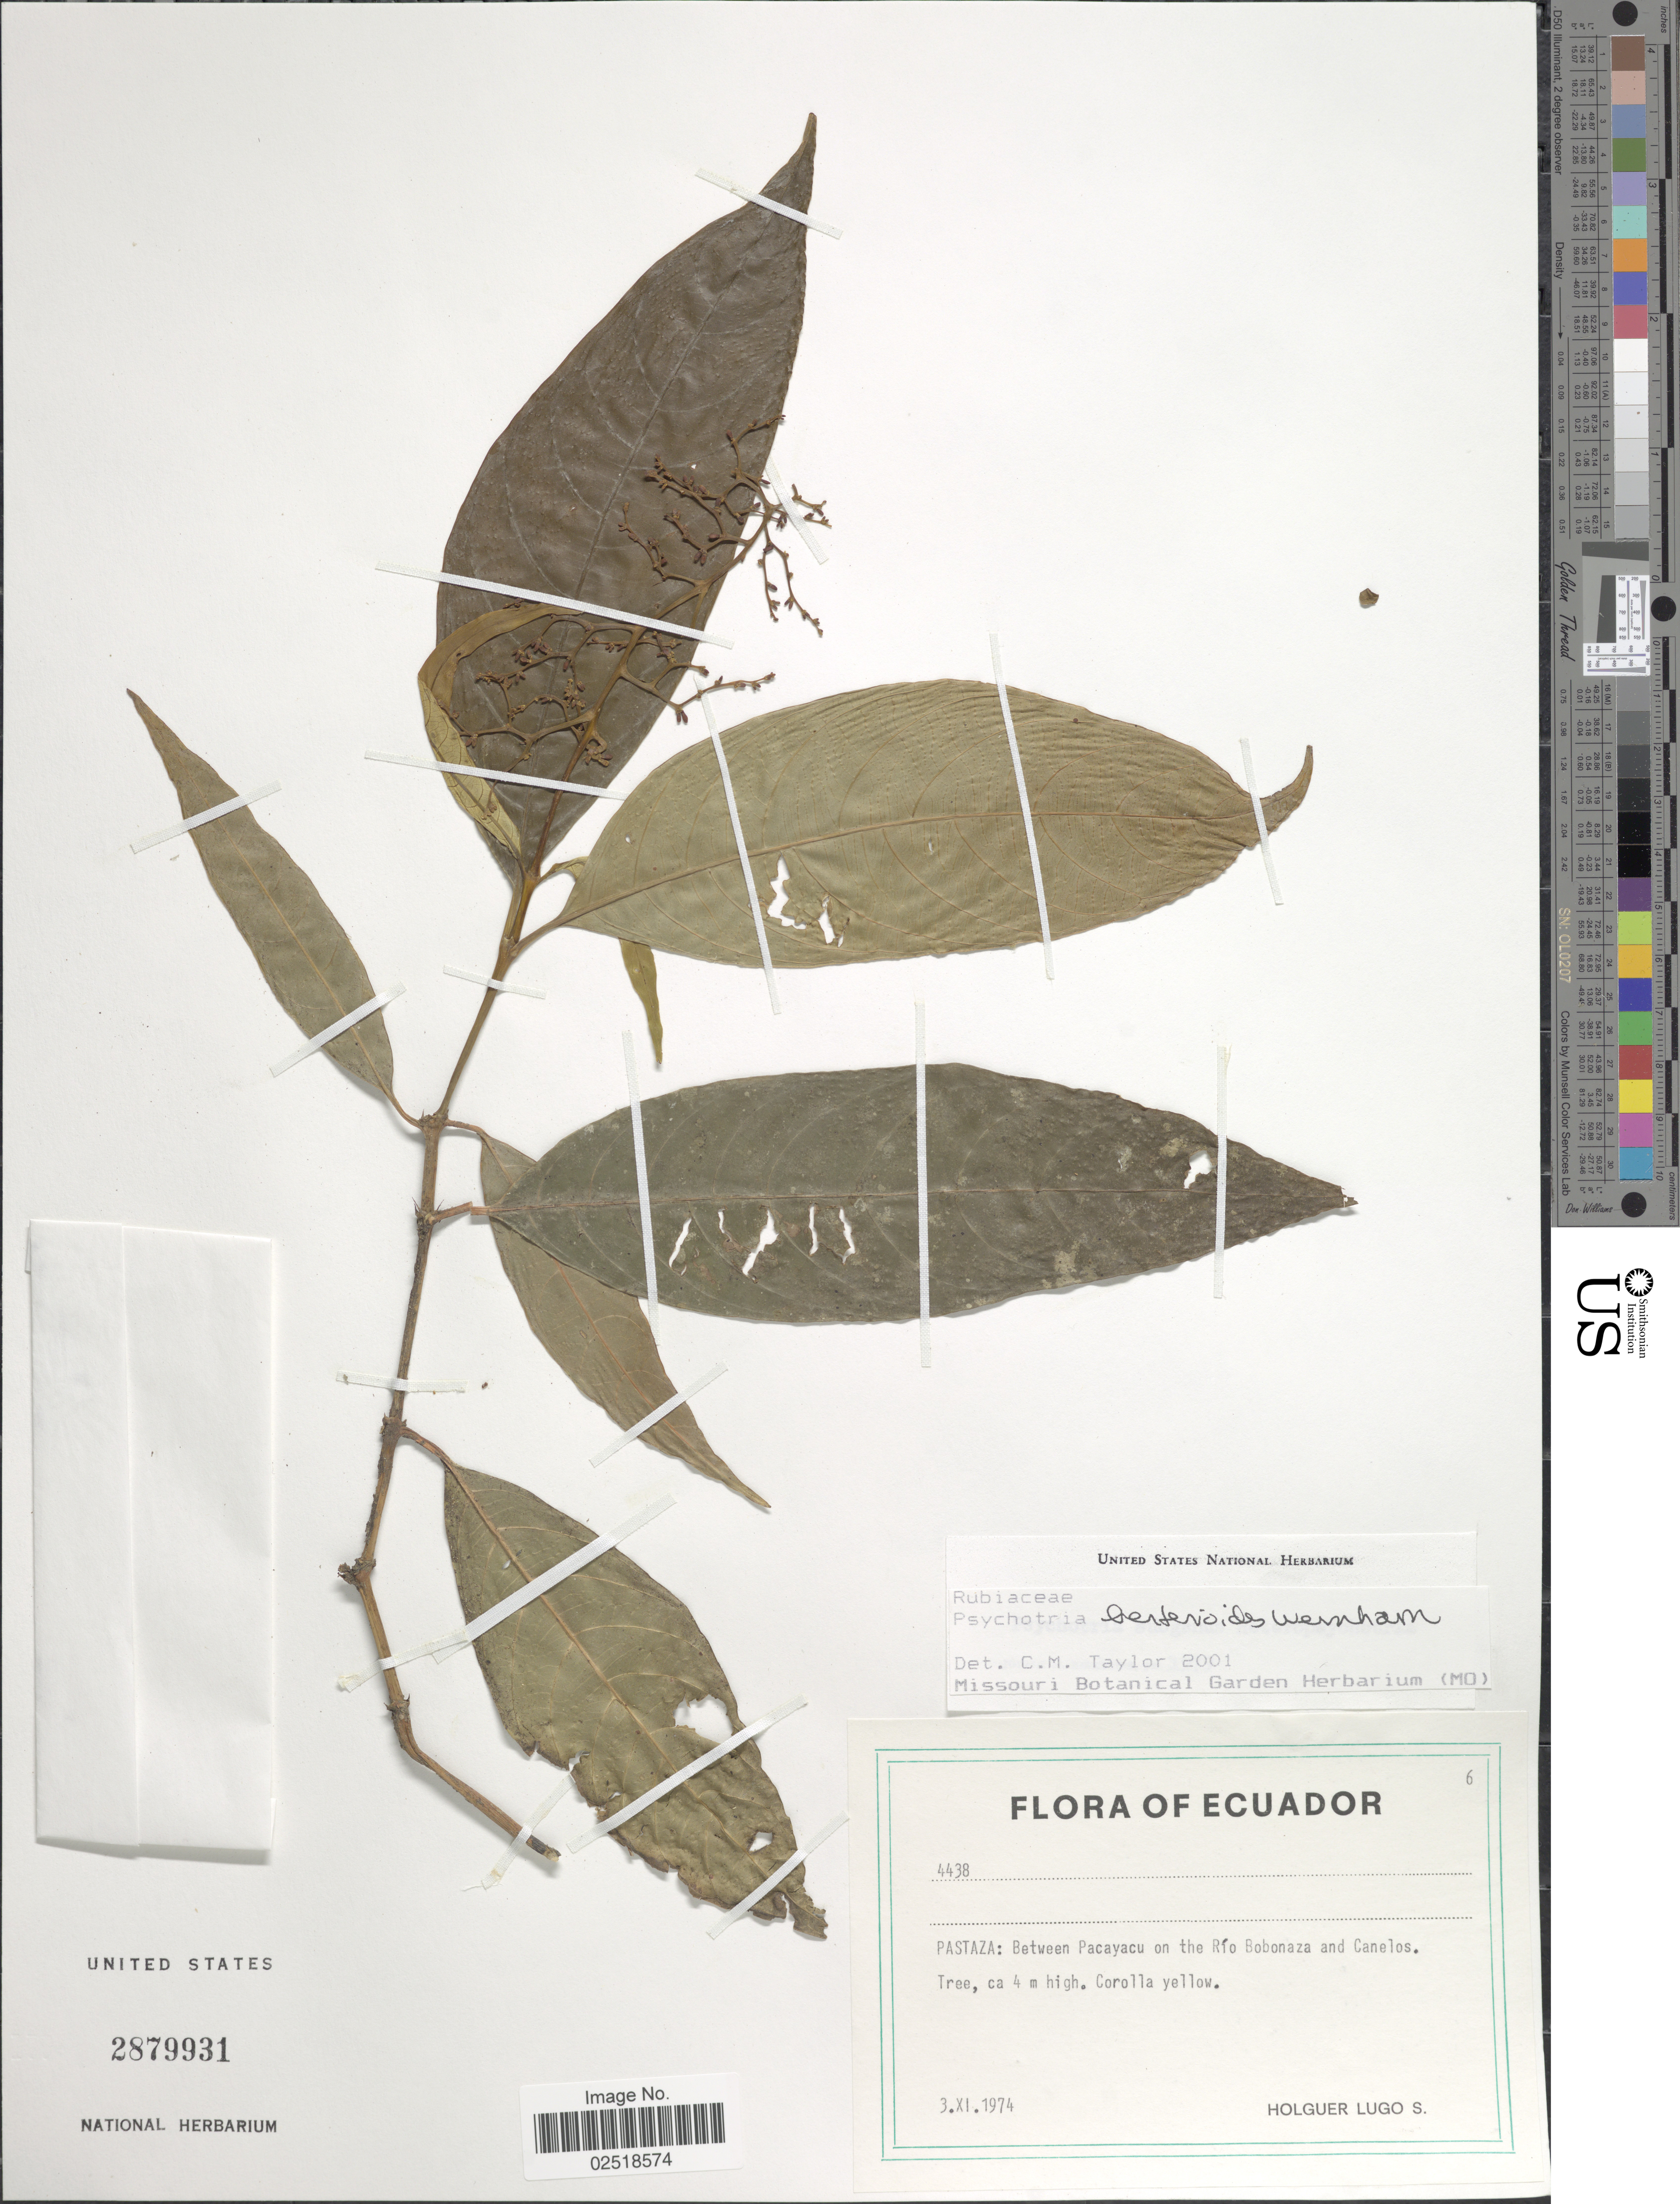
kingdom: Plantae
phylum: Tracheophyta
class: Magnoliopsida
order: Gentianales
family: Rubiaceae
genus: Psychotria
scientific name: Psychotria bertieroides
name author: Wernham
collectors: H. Lugo S.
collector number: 4438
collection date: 1974-11-03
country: Ecuador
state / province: Pastaza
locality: Between Pacayacu on the Río Bobonaza and Canelos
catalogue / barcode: US 2879931